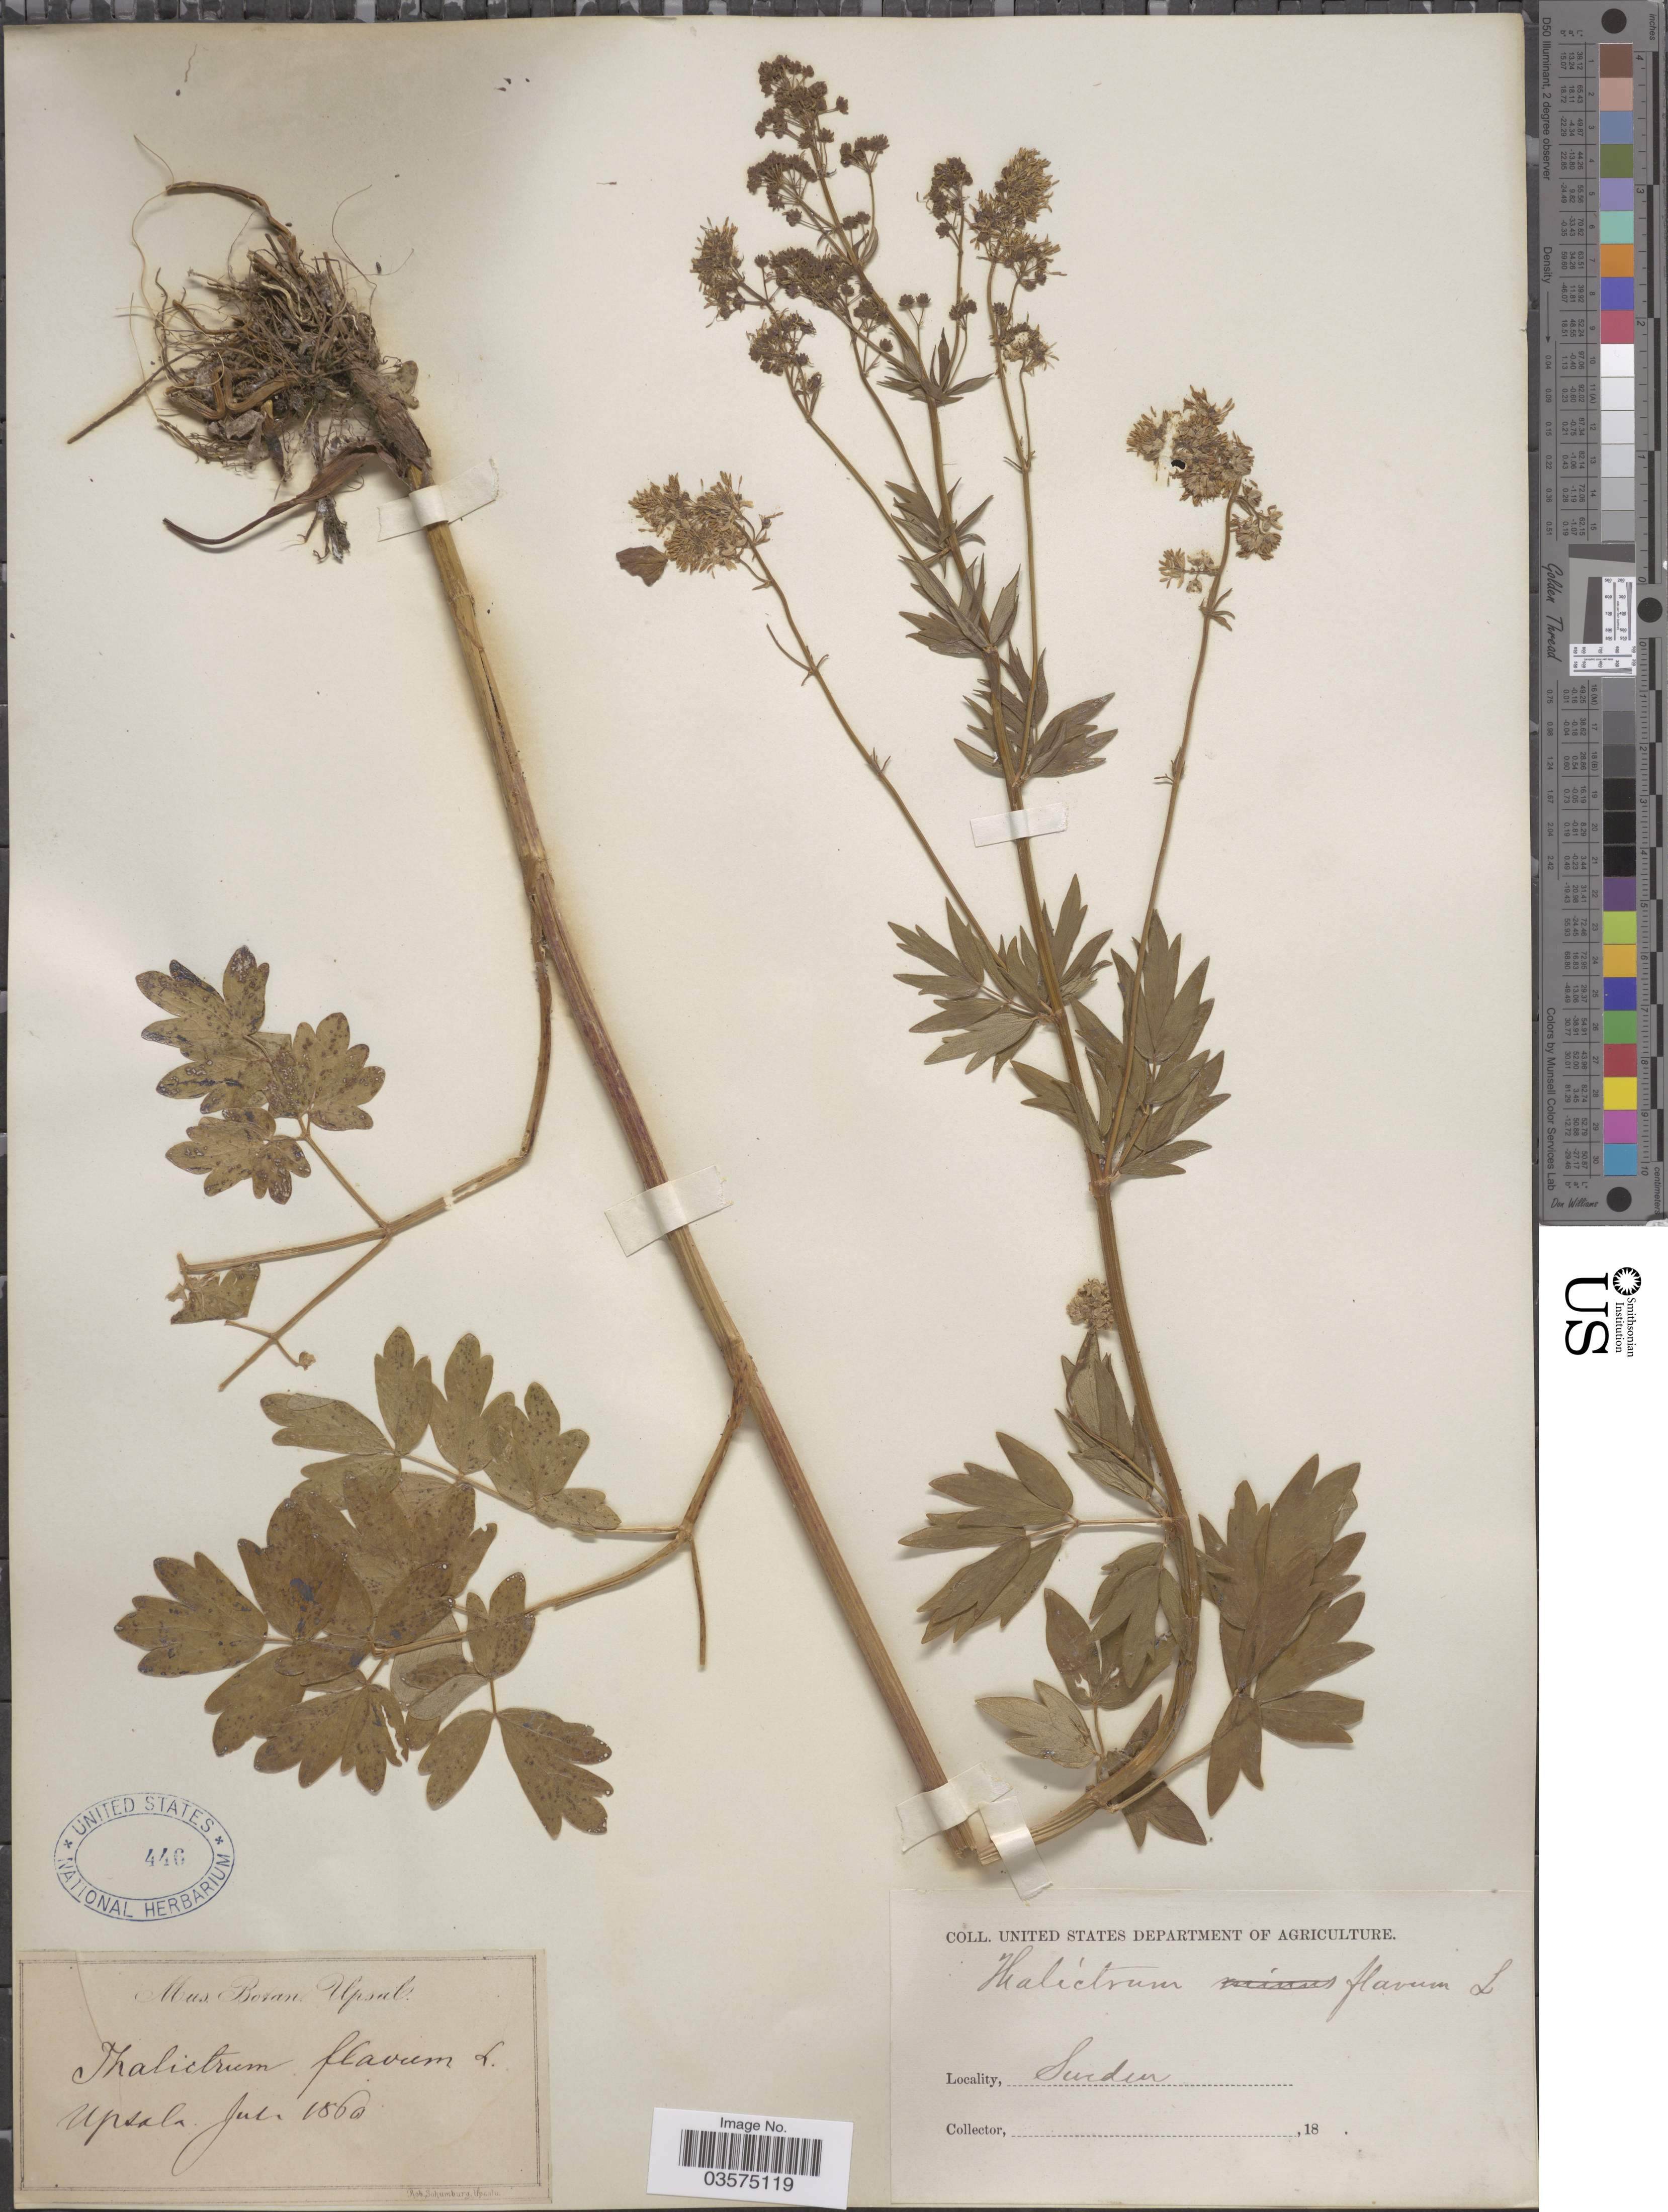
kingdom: Plantae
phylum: Tracheophyta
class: Magnoliopsida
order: Ranunculales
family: Ranunculaceae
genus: Thalictrum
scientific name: Thalictrum flavum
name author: L.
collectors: R. Schumberg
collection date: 1860-07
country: Sweden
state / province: Uppsala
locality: Upsala.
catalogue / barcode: US 446